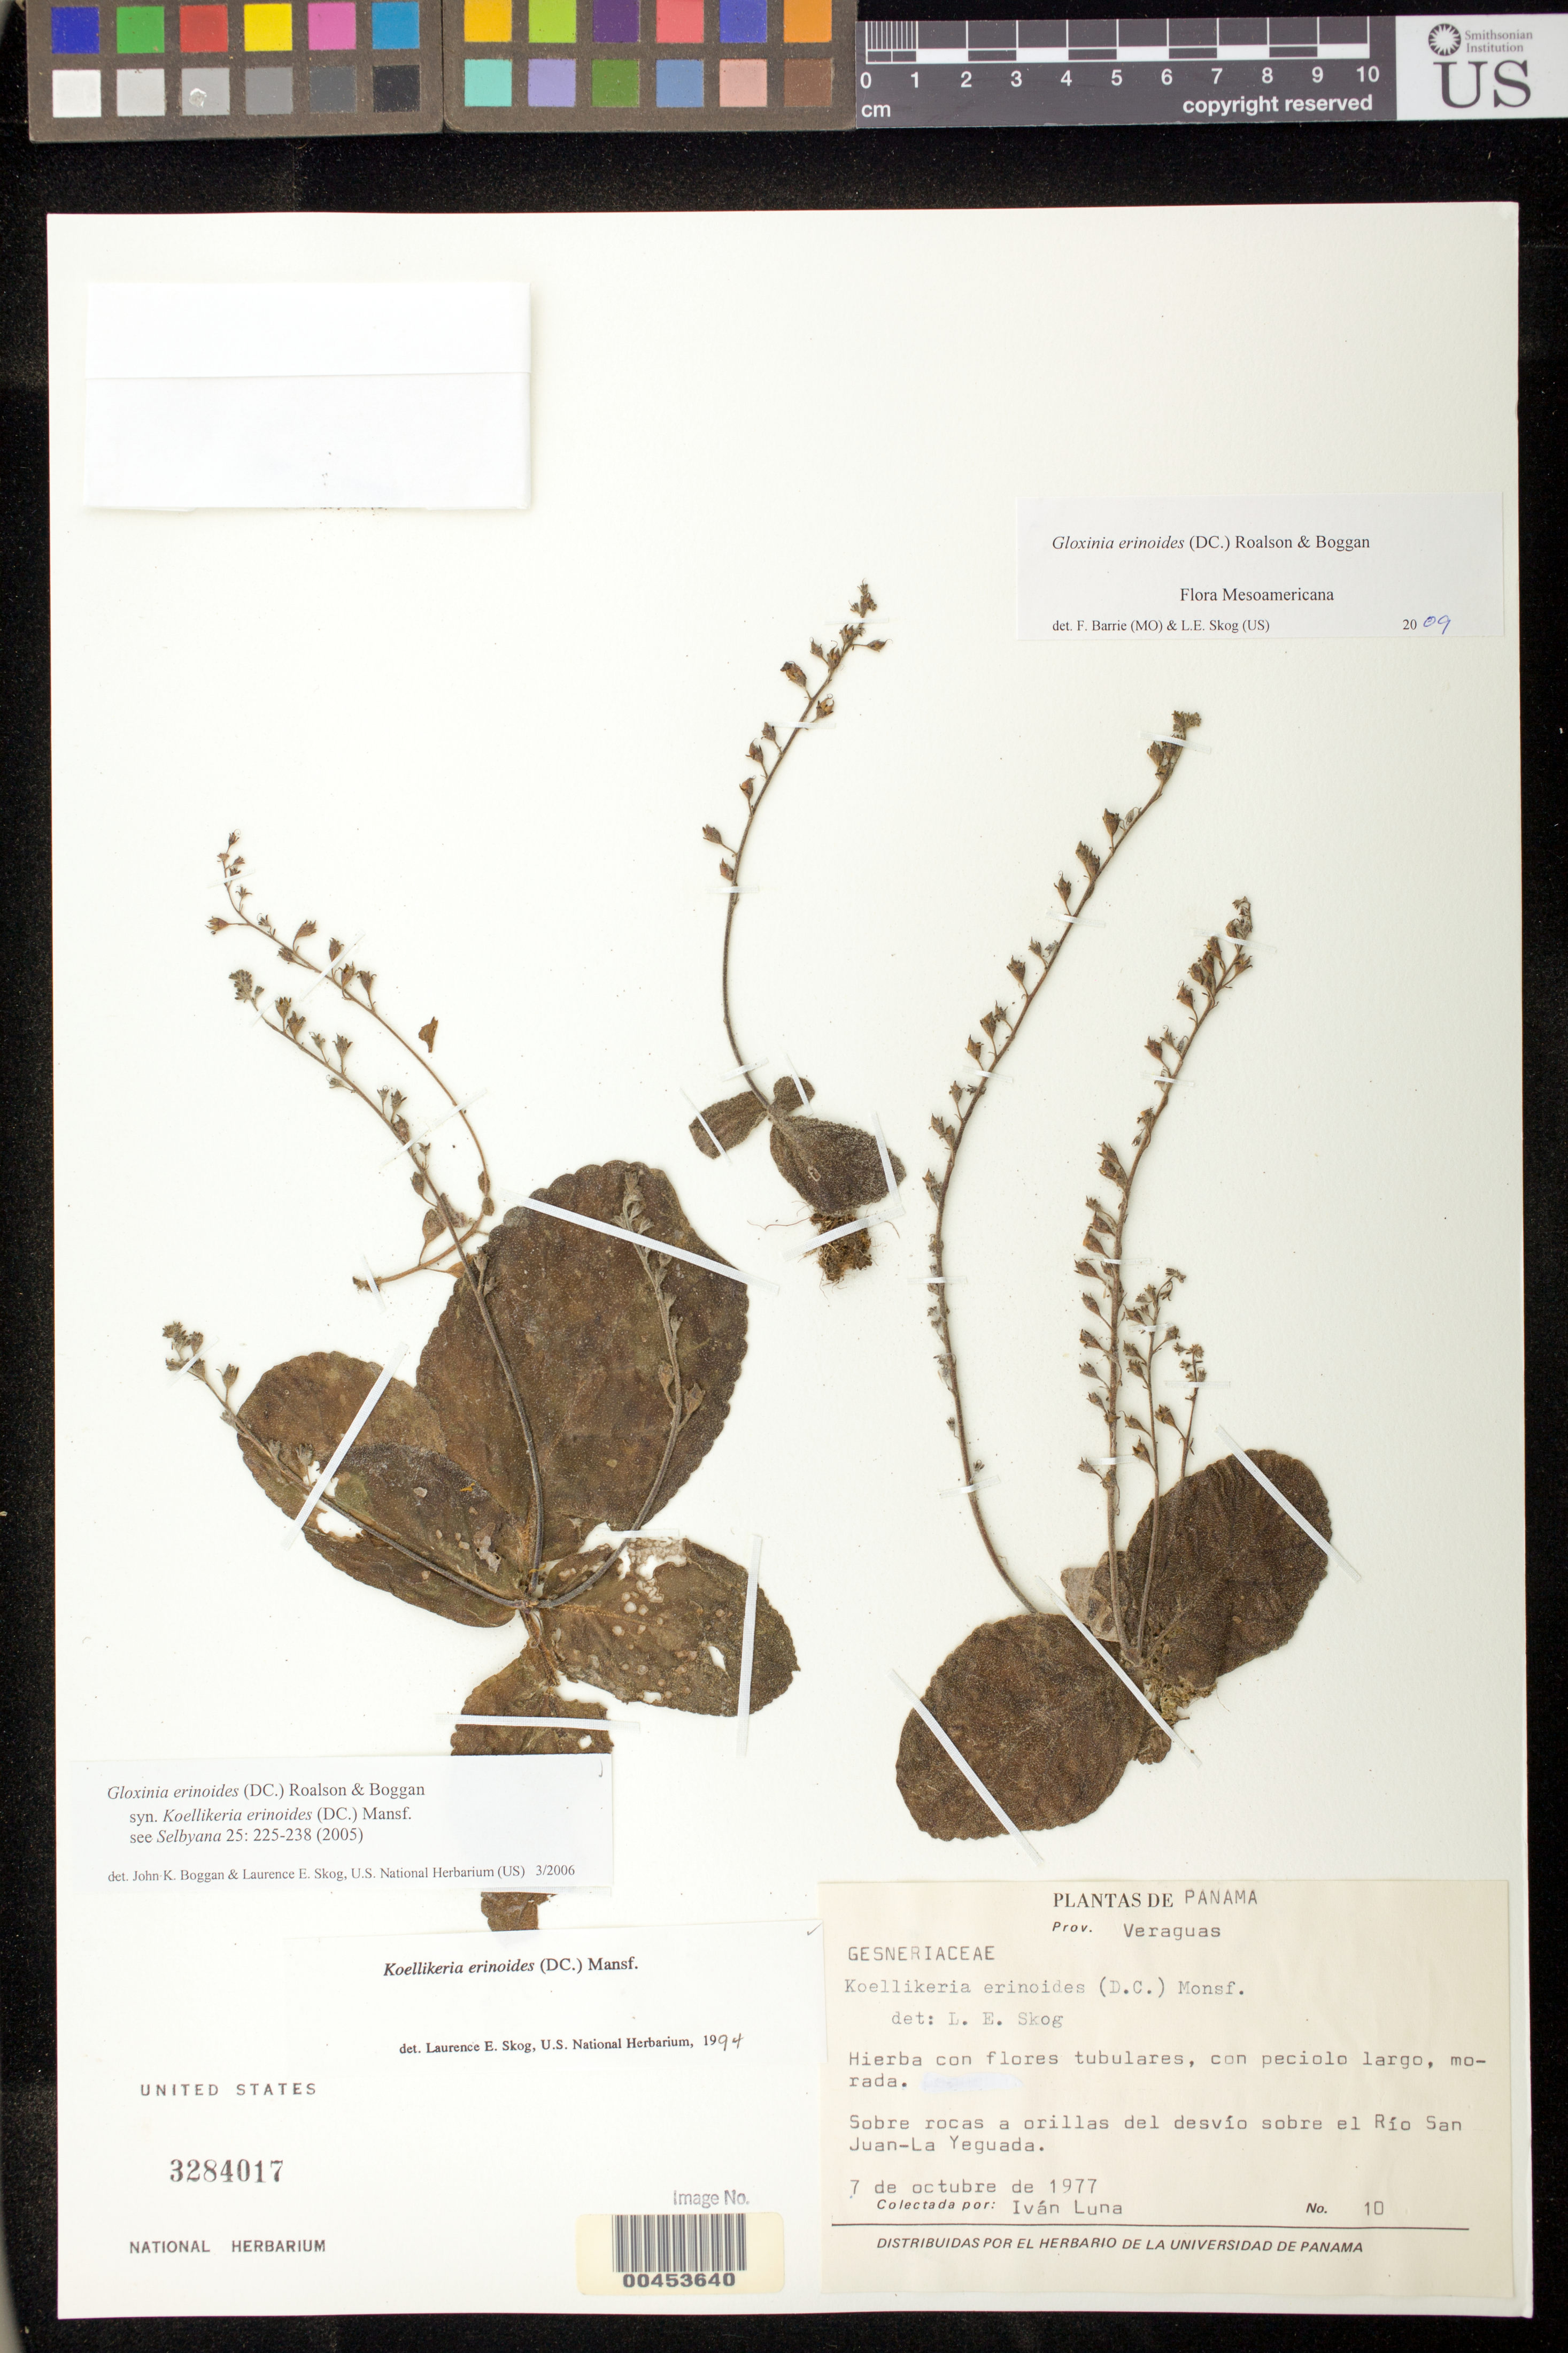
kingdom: Plantae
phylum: Tracheophyta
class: Magnoliopsida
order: Lamiales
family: Gesneriaceae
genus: Gloxinia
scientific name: Gloxinia erinoides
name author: (DC.) Roalson & Boggan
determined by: Boggan, J. K.; Skog, L. E.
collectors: I. Luna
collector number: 10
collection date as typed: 07 Oct 1977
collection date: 1977-10-07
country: Panama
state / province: Veraguas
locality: Rio San Juan- La Yeguada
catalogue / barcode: US 3284017